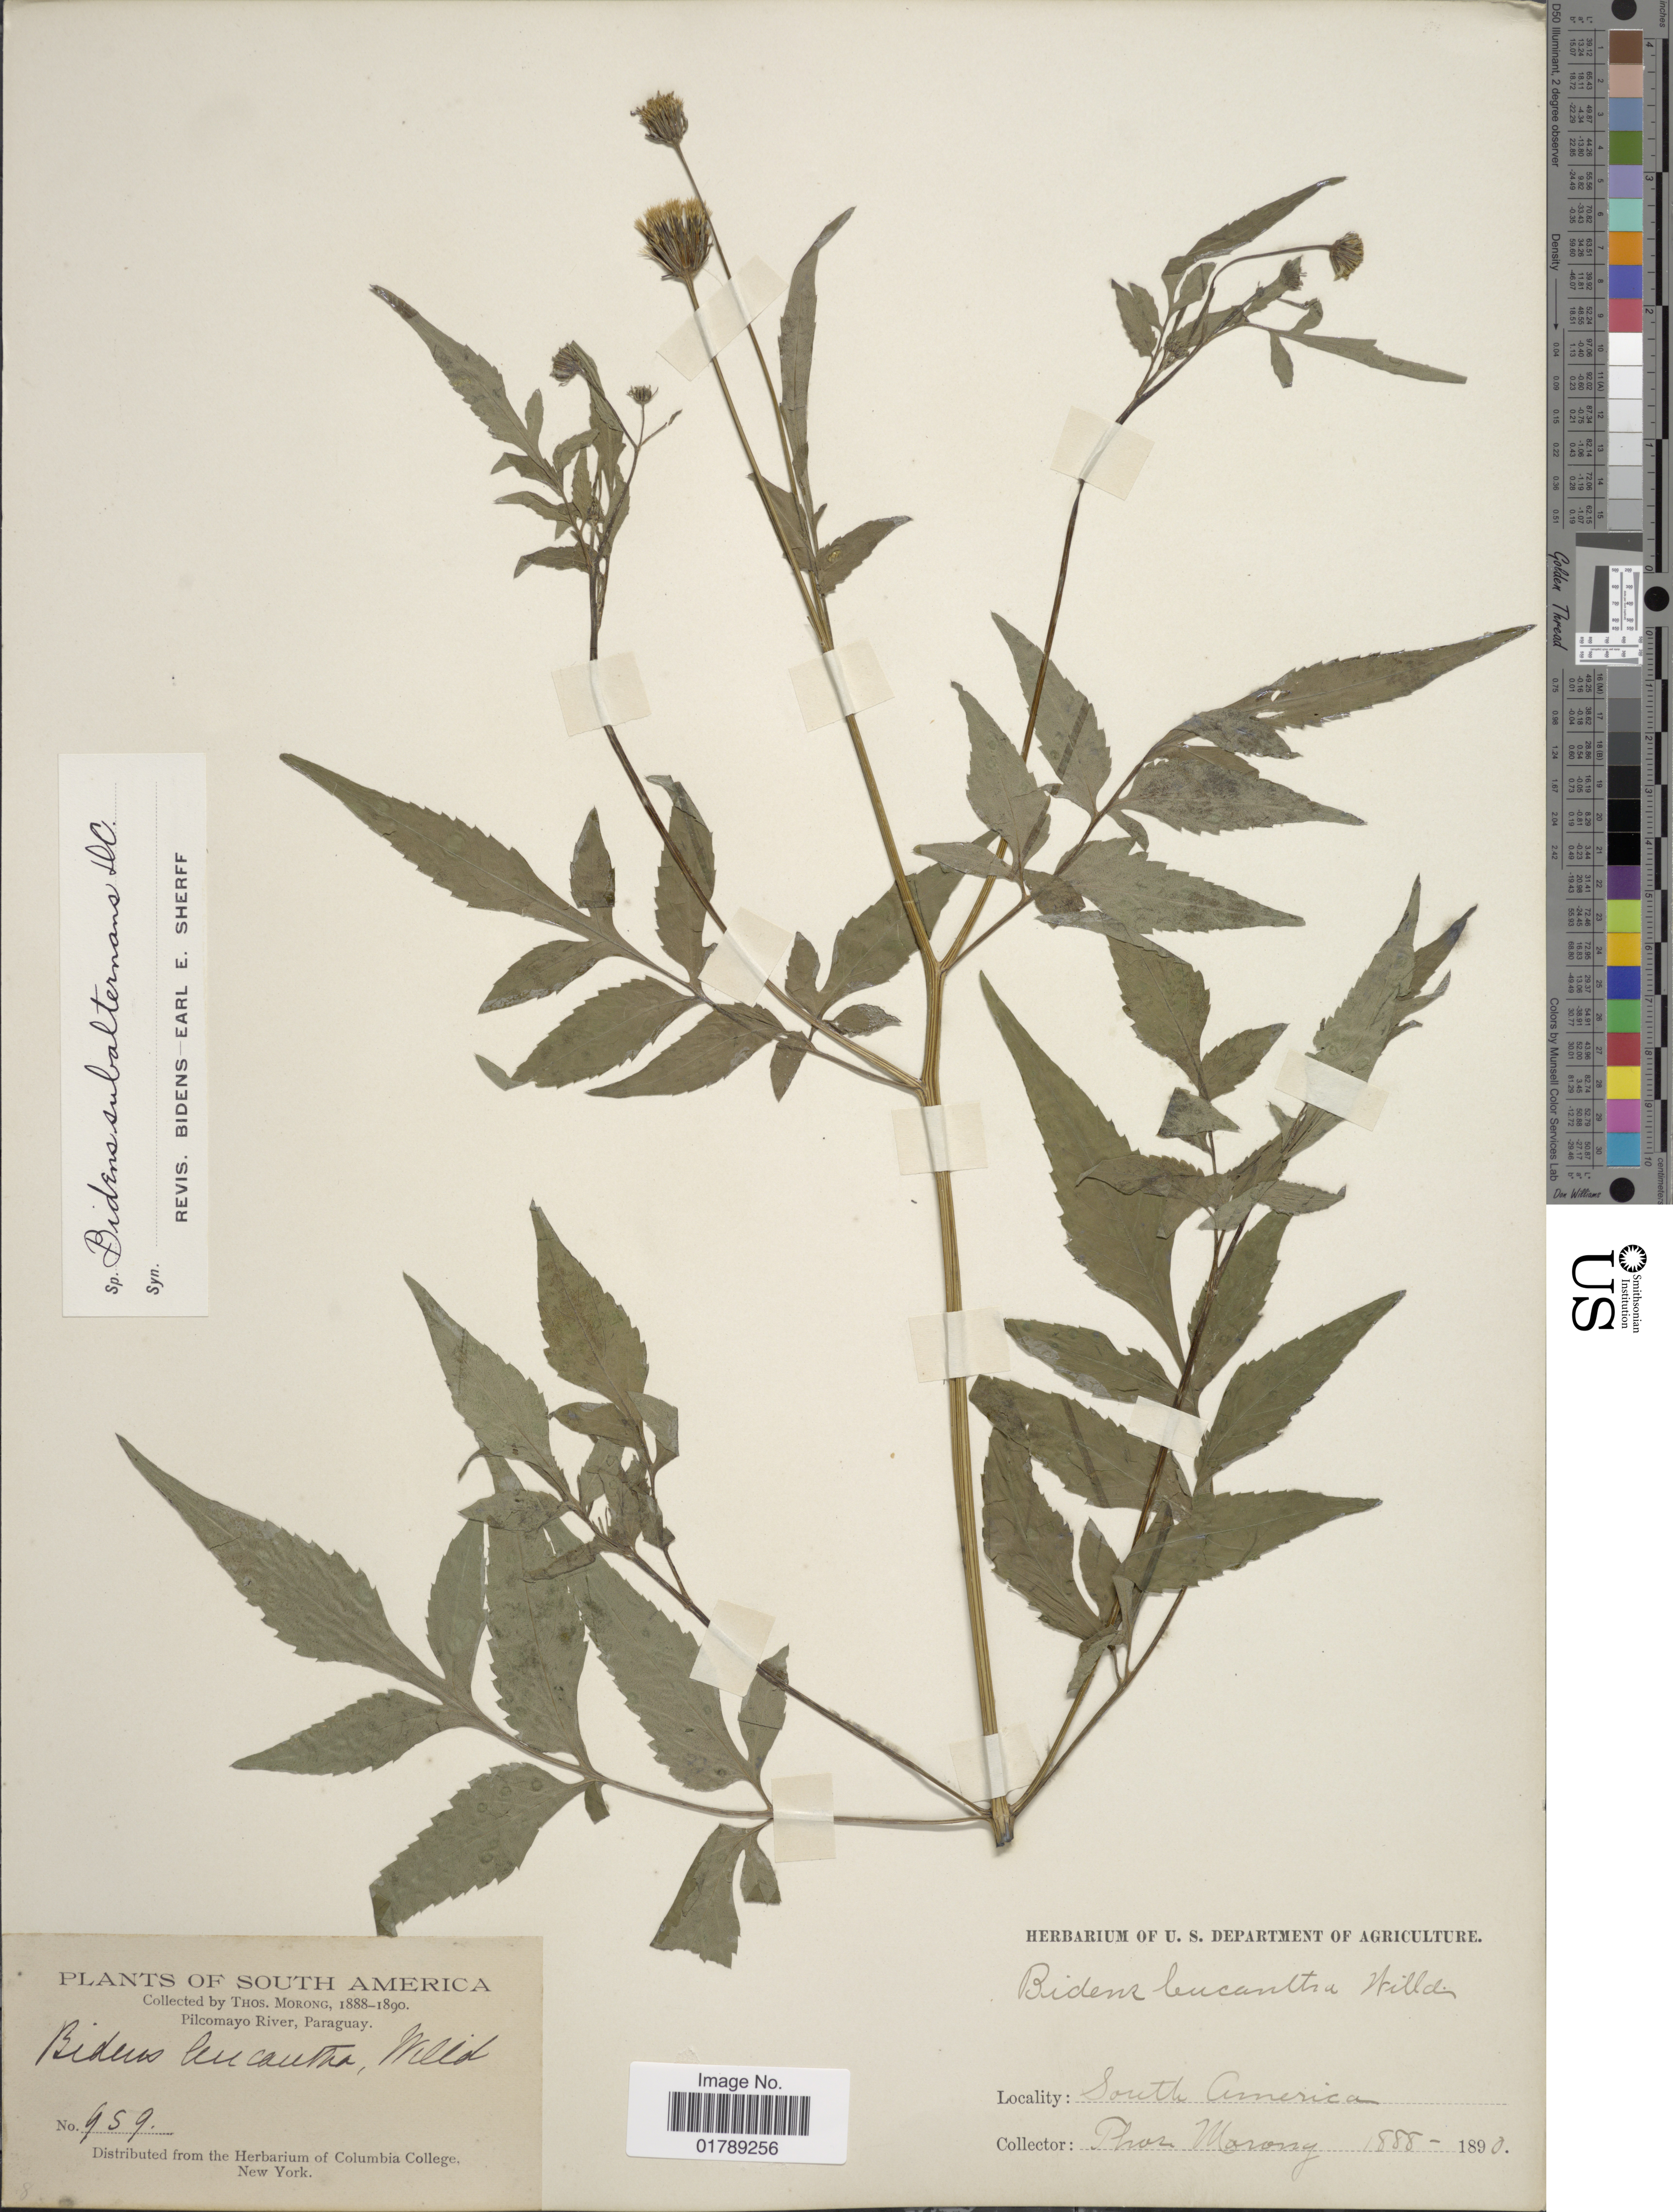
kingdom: Plantae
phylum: Tracheophyta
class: Magnoliopsida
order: Asterales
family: Asteraceae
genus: Bidens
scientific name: Bidens subalternans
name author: DC.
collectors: ex herb. T. Morong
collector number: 959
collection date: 1888/1890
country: Paraguay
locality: Pilcomayo River